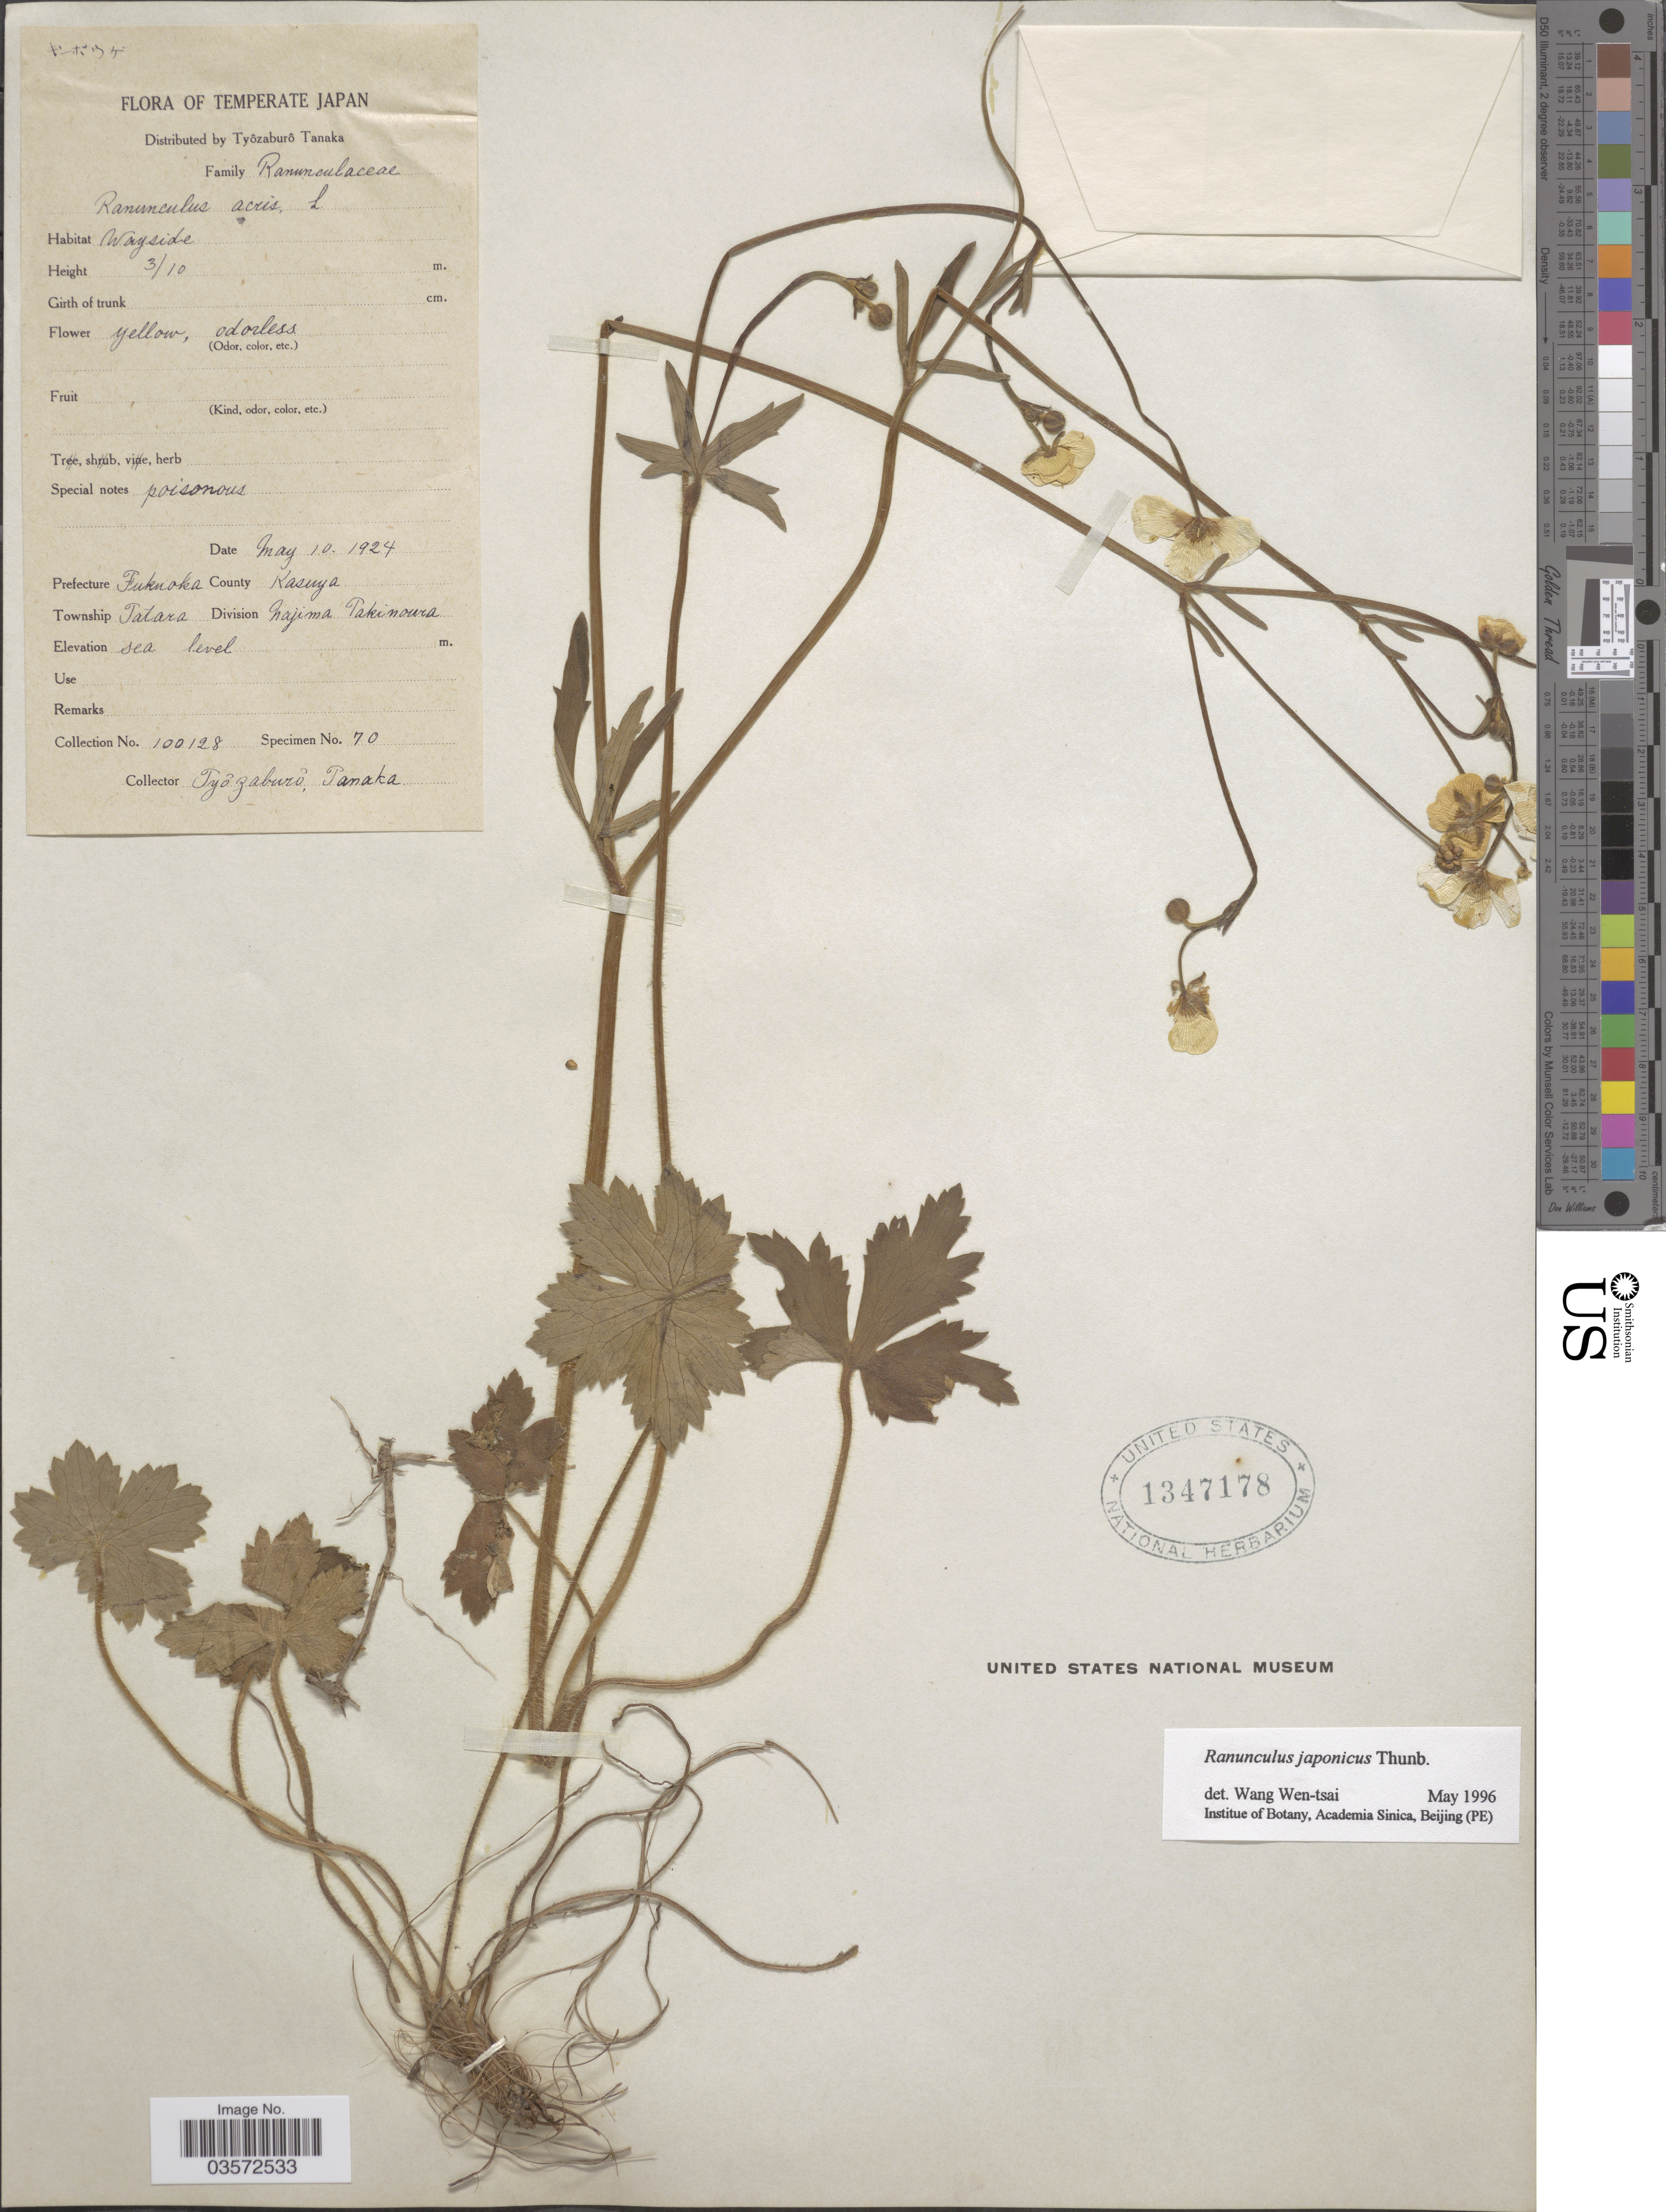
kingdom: Plantae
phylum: Tracheophyta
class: Magnoliopsida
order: Ranunculales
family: Ranunculaceae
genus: Ranunculus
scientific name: Ranunculus japonicus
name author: Thunb.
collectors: T. Tamaka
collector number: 100128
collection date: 1924-05-10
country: Japan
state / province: Hukuoka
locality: Prefecture Fukuoka, County Kasuya. Township Tatara, Division Najima Takimoura.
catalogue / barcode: US 1347178